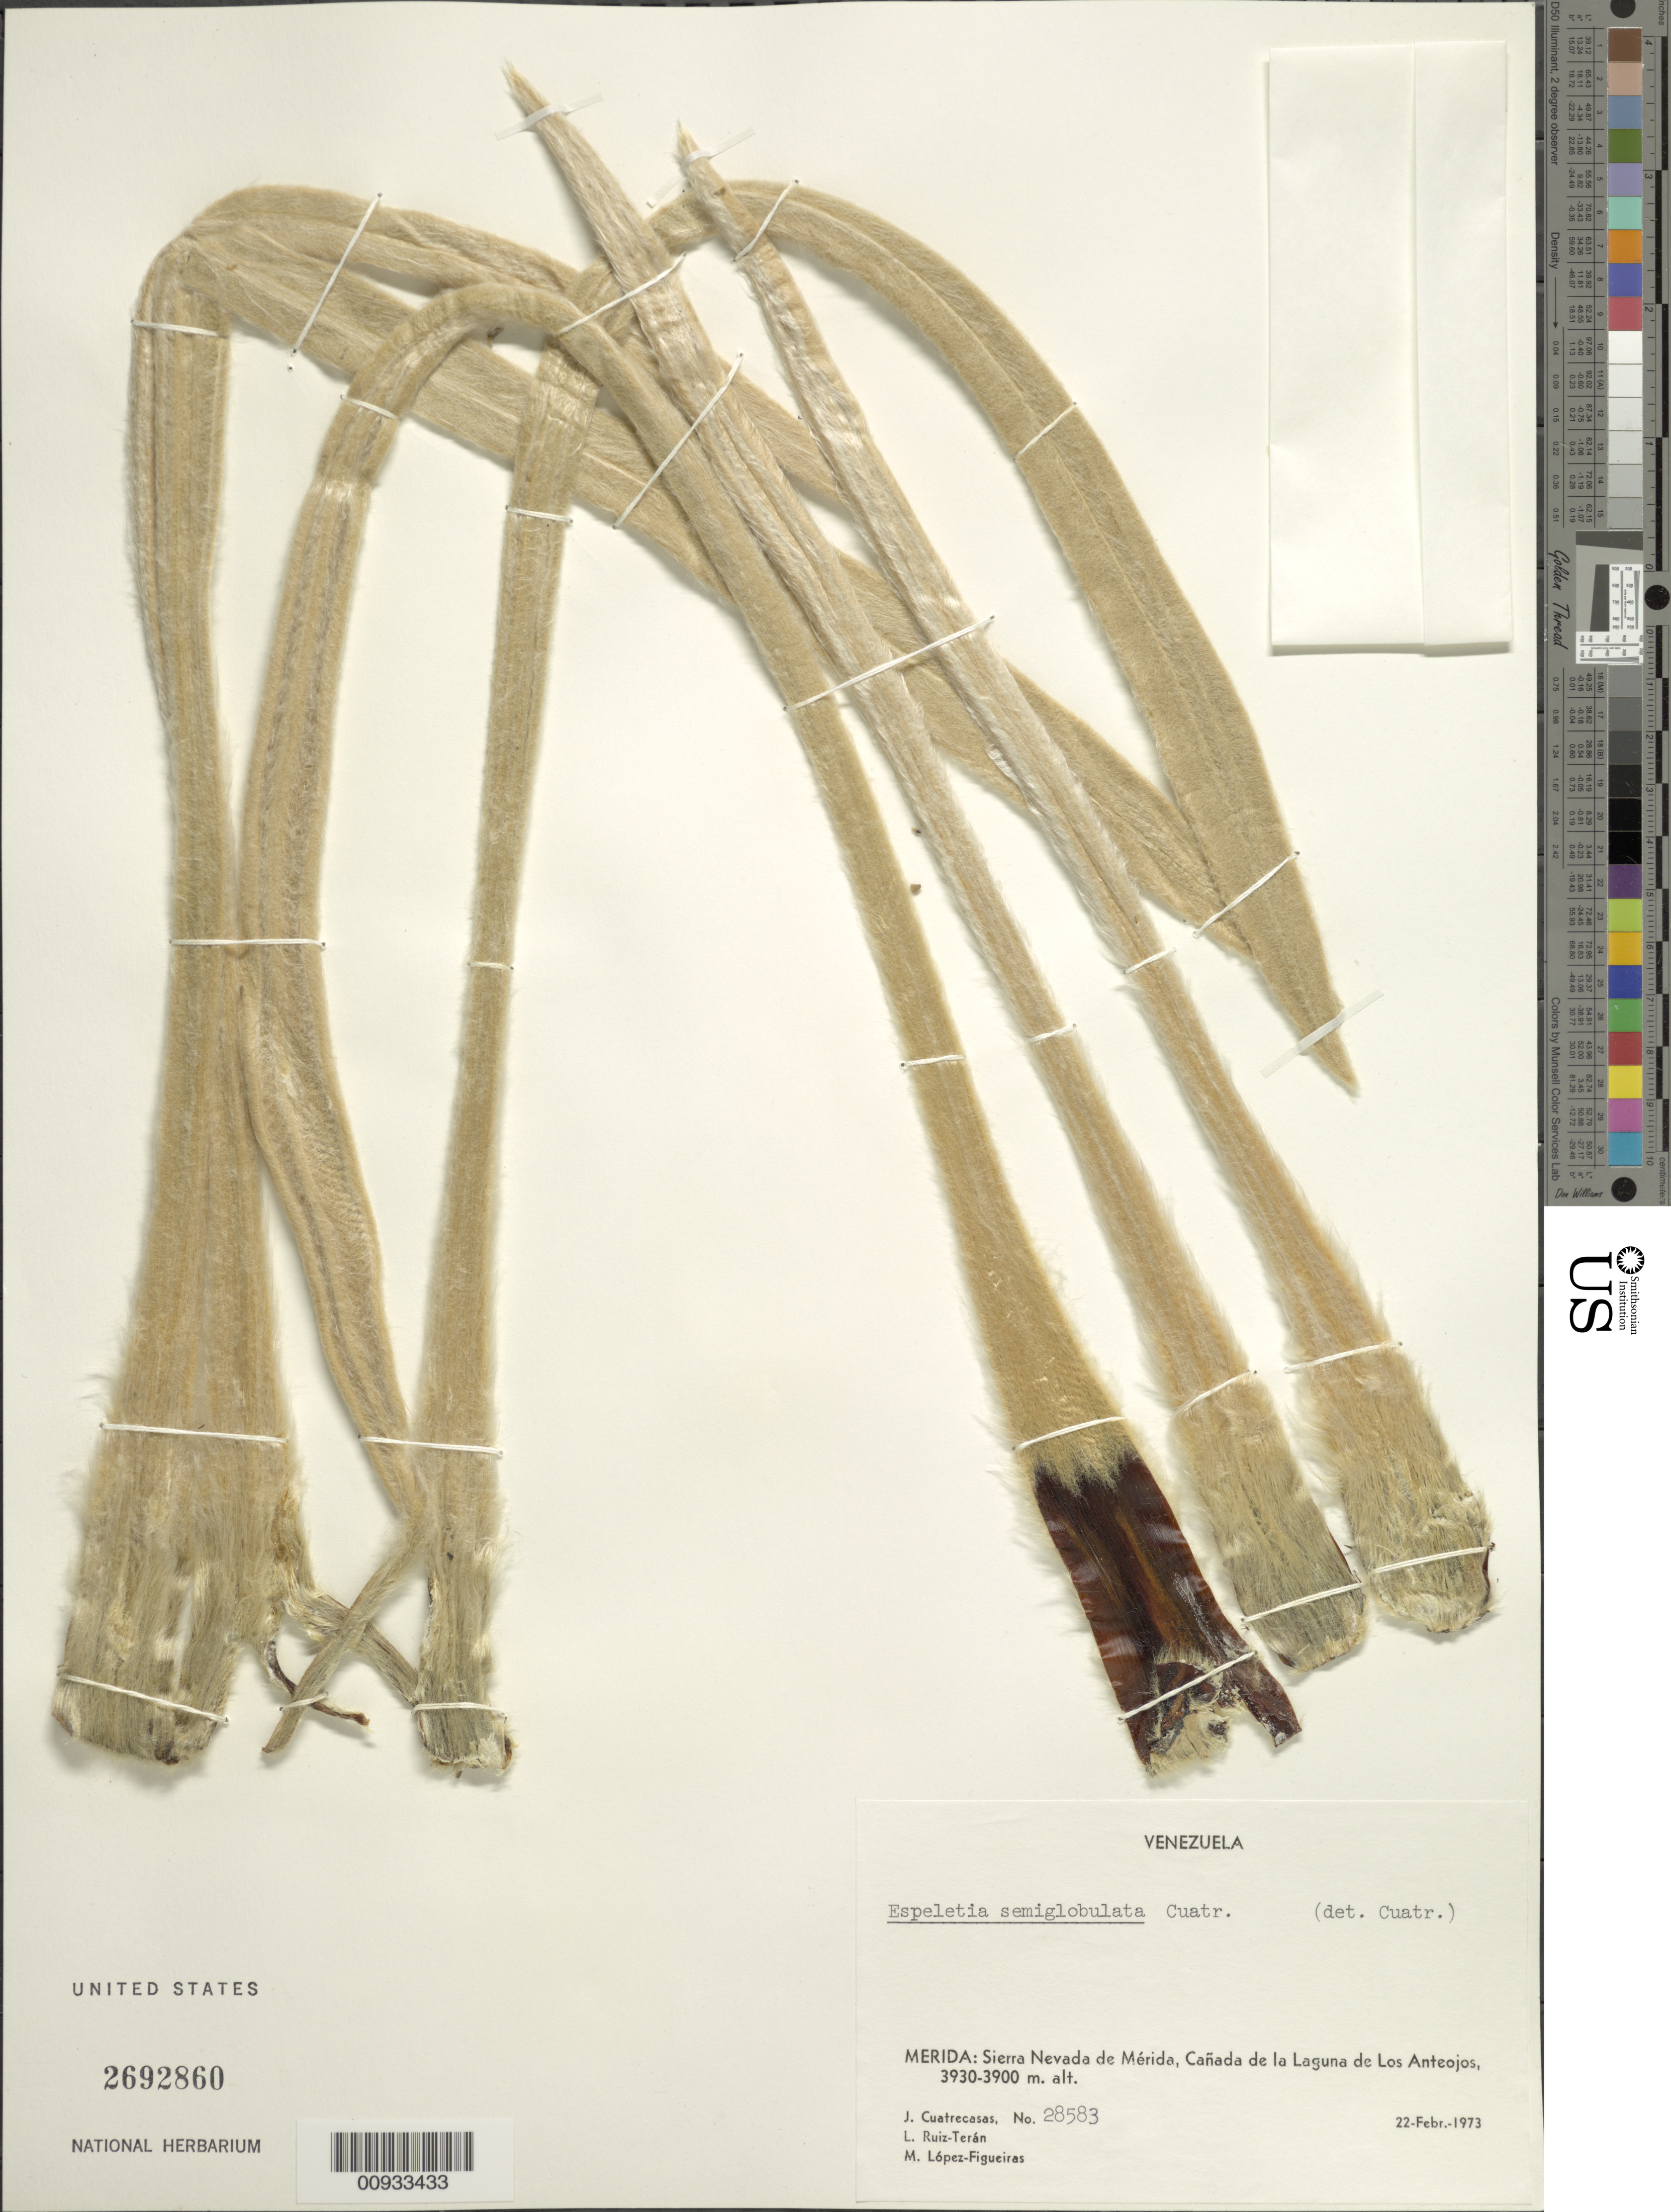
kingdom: Plantae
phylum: Tracheophyta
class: Magnoliopsida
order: Asterales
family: Asteraceae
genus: Espeletia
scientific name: Espeletia semiglobulata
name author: Cuatrec.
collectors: J. Cuatrecasas, L. E. Ruíz-Terán & M. López Figueiras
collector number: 28583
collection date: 1973-02-22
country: Venezuela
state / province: Mérida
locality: Sierra Nevada de Merida, Canada de la Laguna de Los Anteojos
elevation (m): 3900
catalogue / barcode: US 2692860